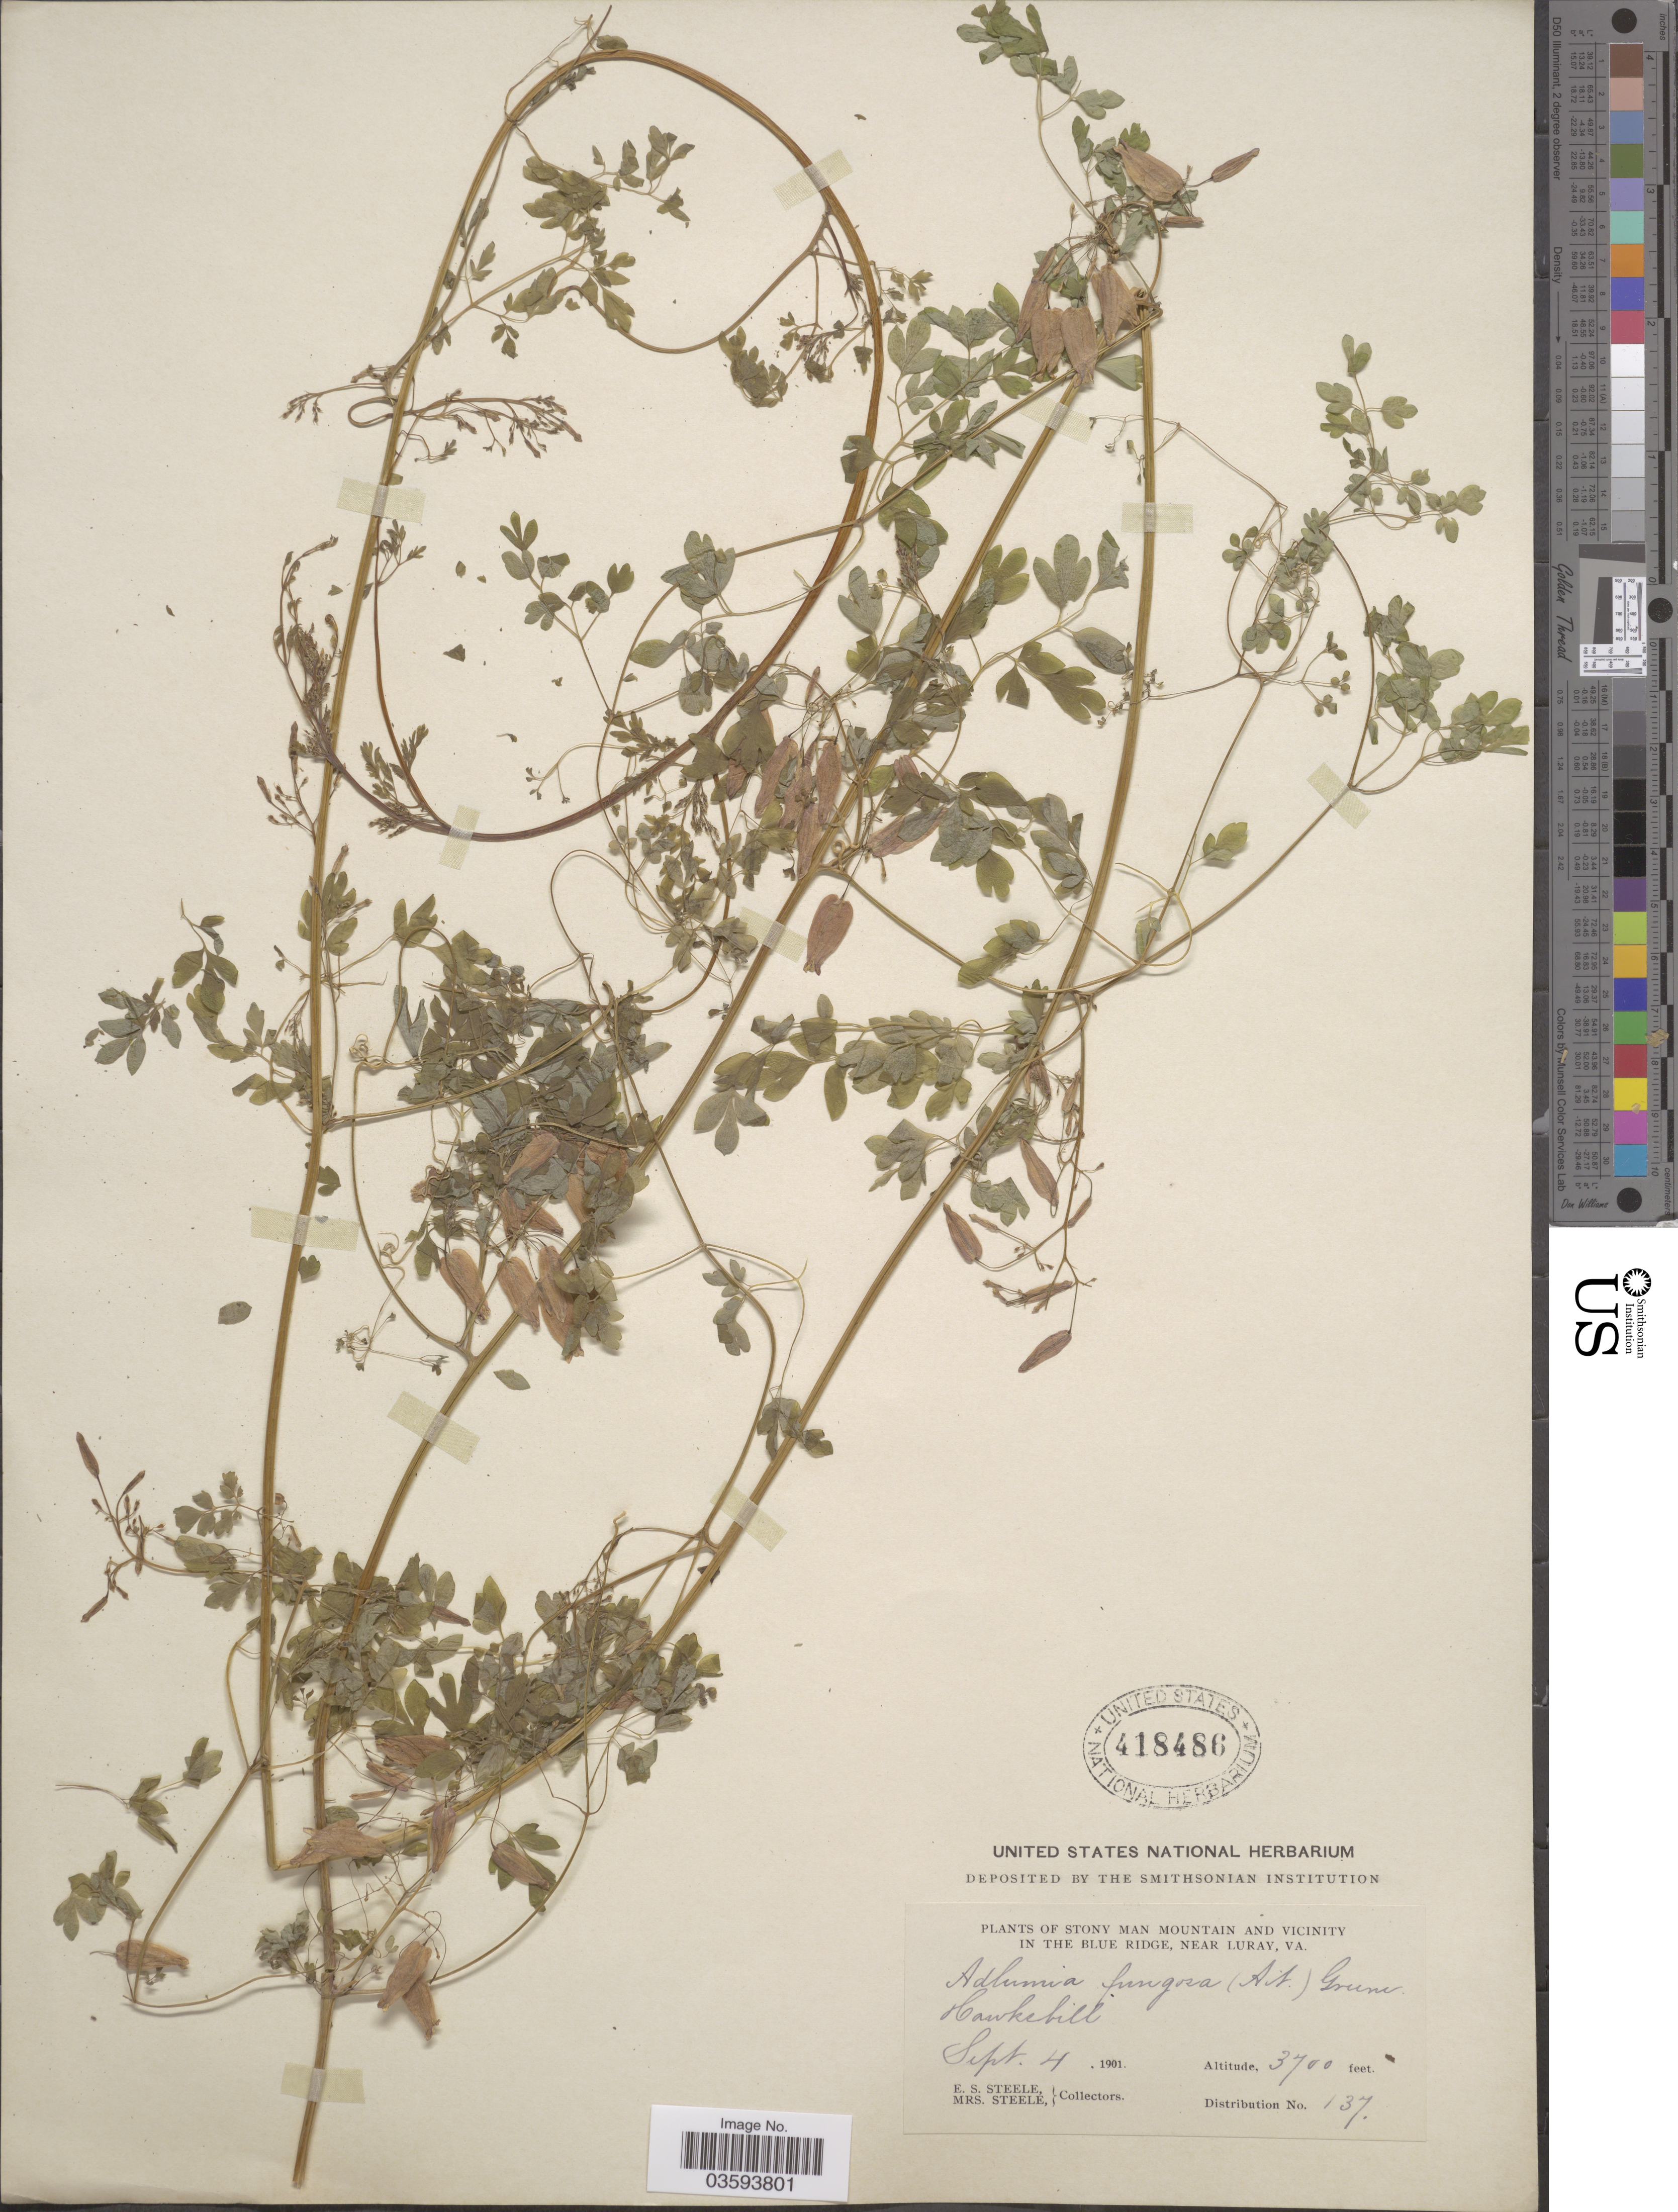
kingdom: Plantae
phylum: Tracheophyta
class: Magnoliopsida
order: Ranunculales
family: Papaveraceae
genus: Adlumia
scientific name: Adlumia fungosa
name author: (Aiton) Greene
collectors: E. Steele & Mrs. E. S. Steele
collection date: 1901-09-04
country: United States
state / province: Virginia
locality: Stony man mountain and vicinity in The Blue Ridge, near Luray. Hawkshill..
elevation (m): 1128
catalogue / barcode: US 418486